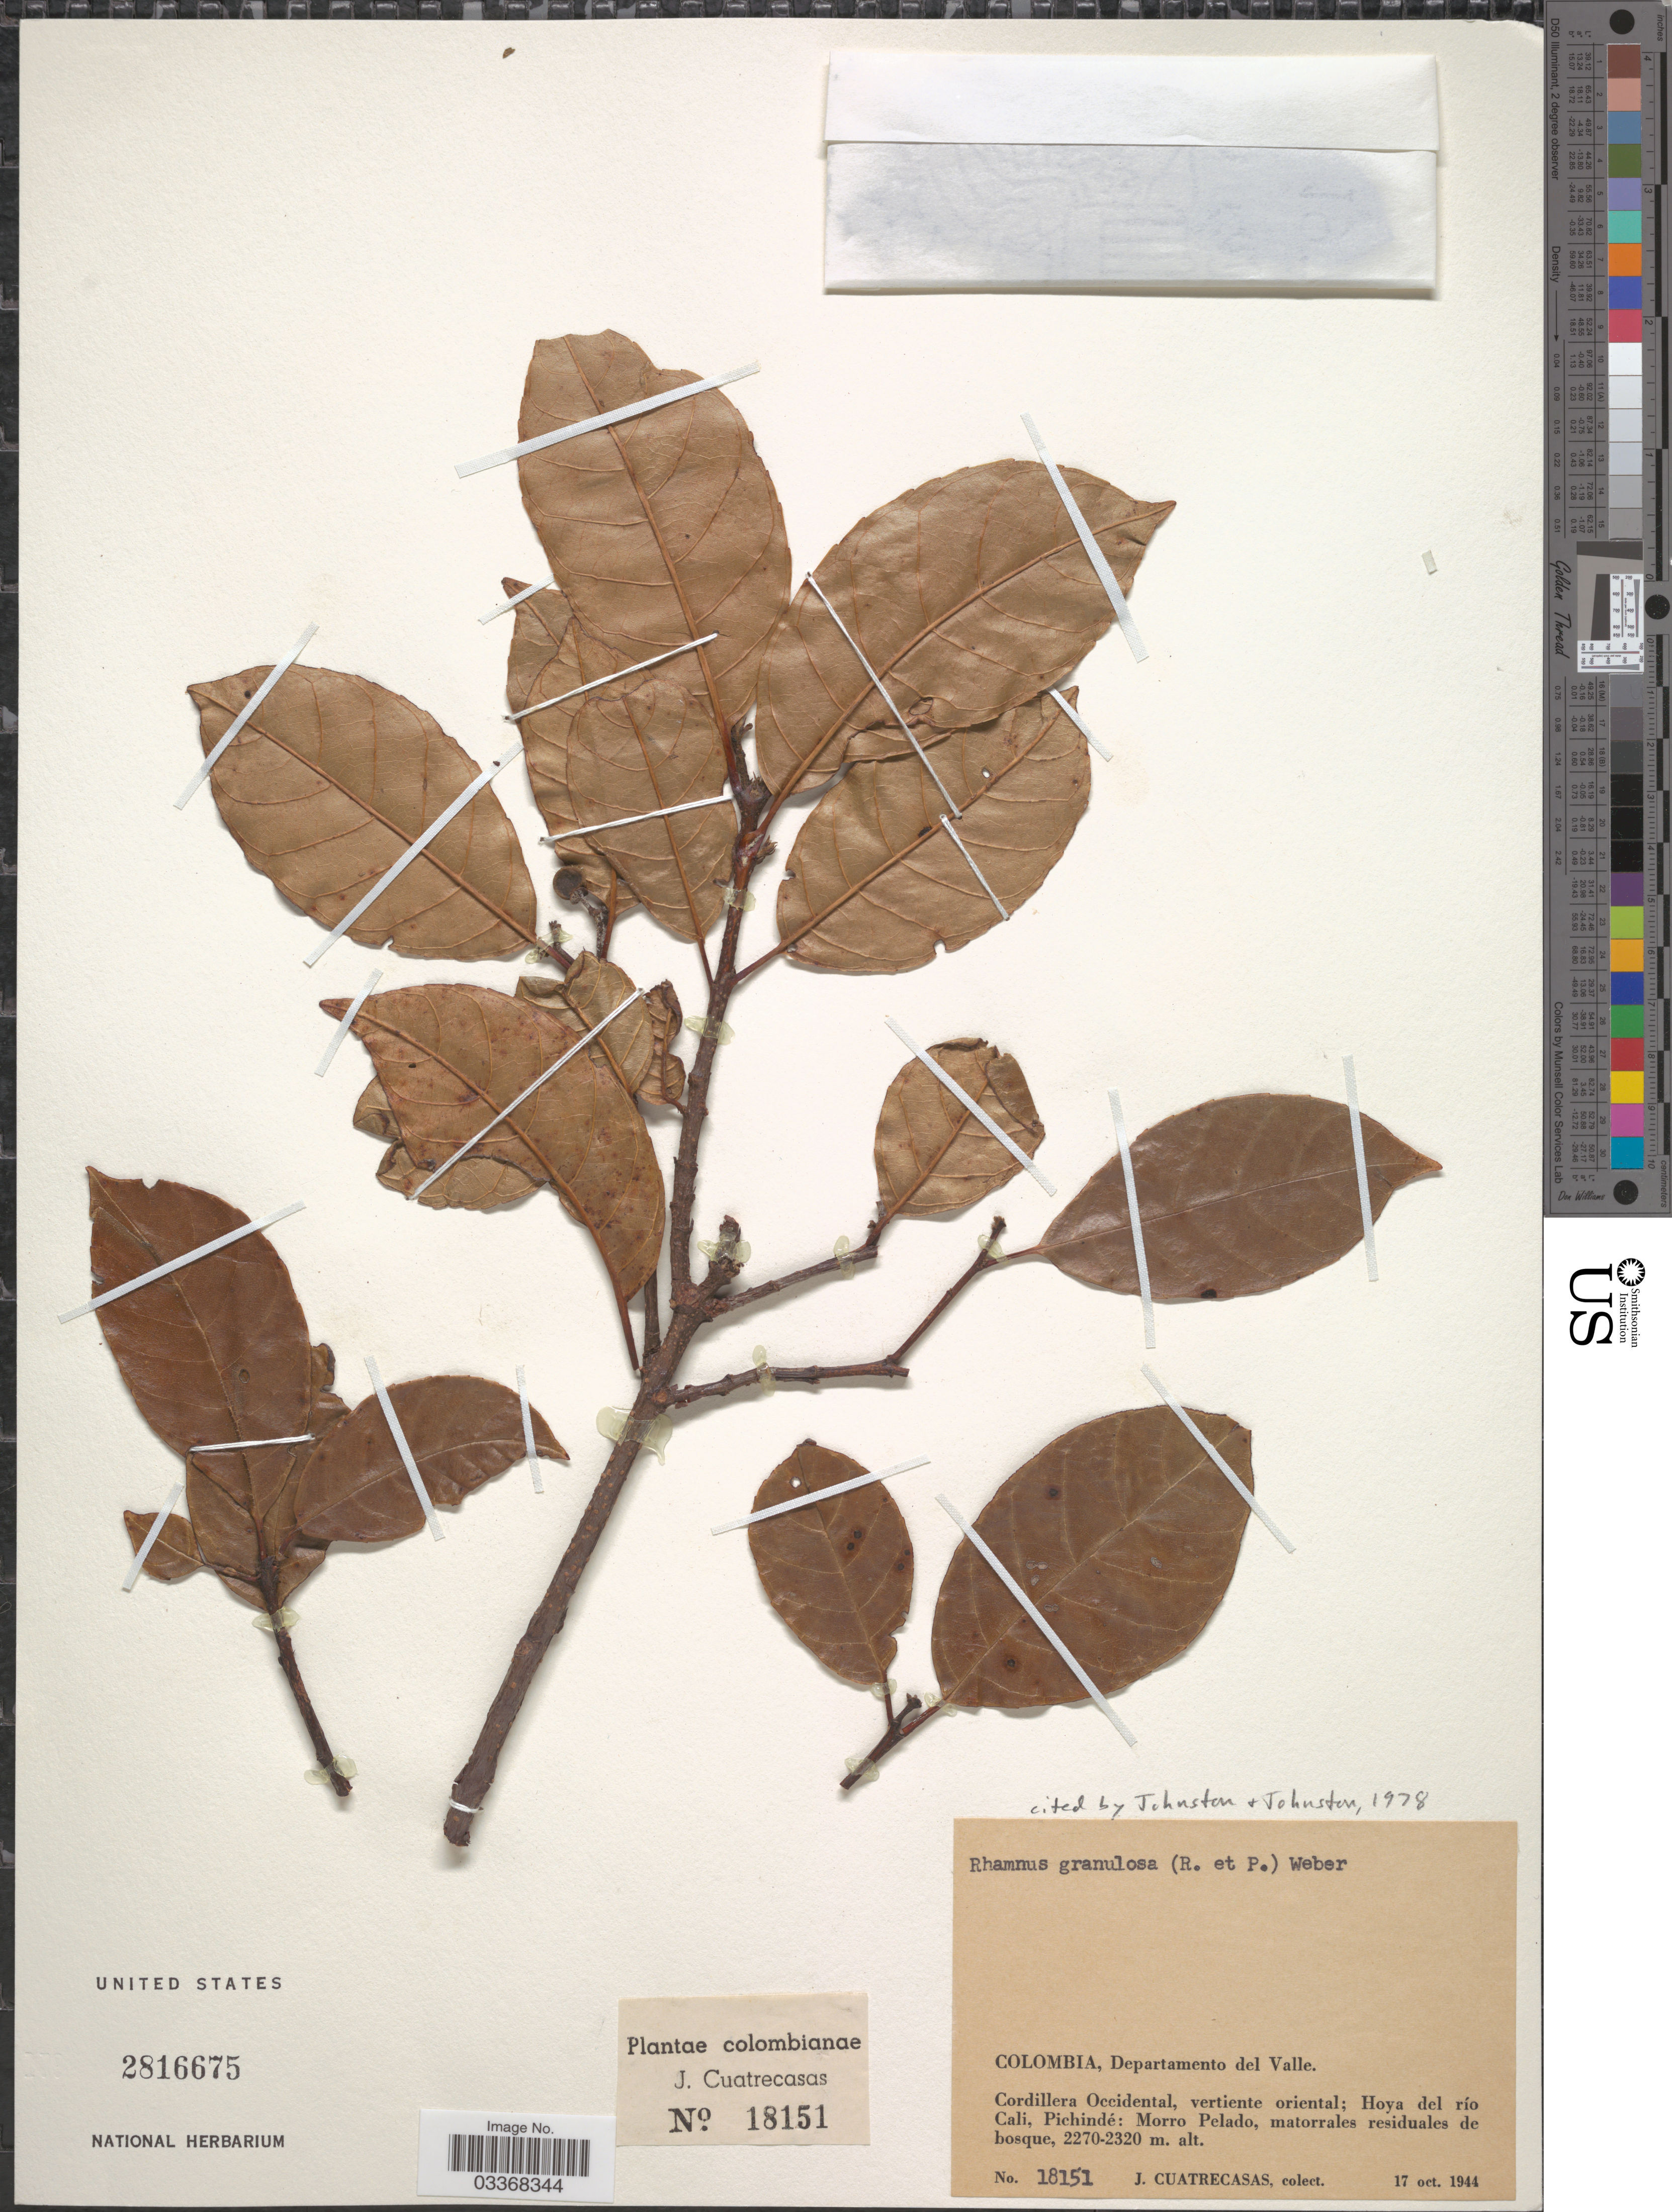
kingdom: Plantae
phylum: Tracheophyta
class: Magnoliopsida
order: Rosales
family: Rhamnaceae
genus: Frangula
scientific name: Frangula granulosa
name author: (Ruiz & Pav.) Grubov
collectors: J. Cuatrecasas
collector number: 18151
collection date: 1944-10-17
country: Colombia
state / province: Valle del Cauca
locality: Departamento del Valle. Cordillera Occidental, vertiente oriental; Hoya del río Cali, Pichindé: Morro Pelado.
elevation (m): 2270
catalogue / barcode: US 2816675